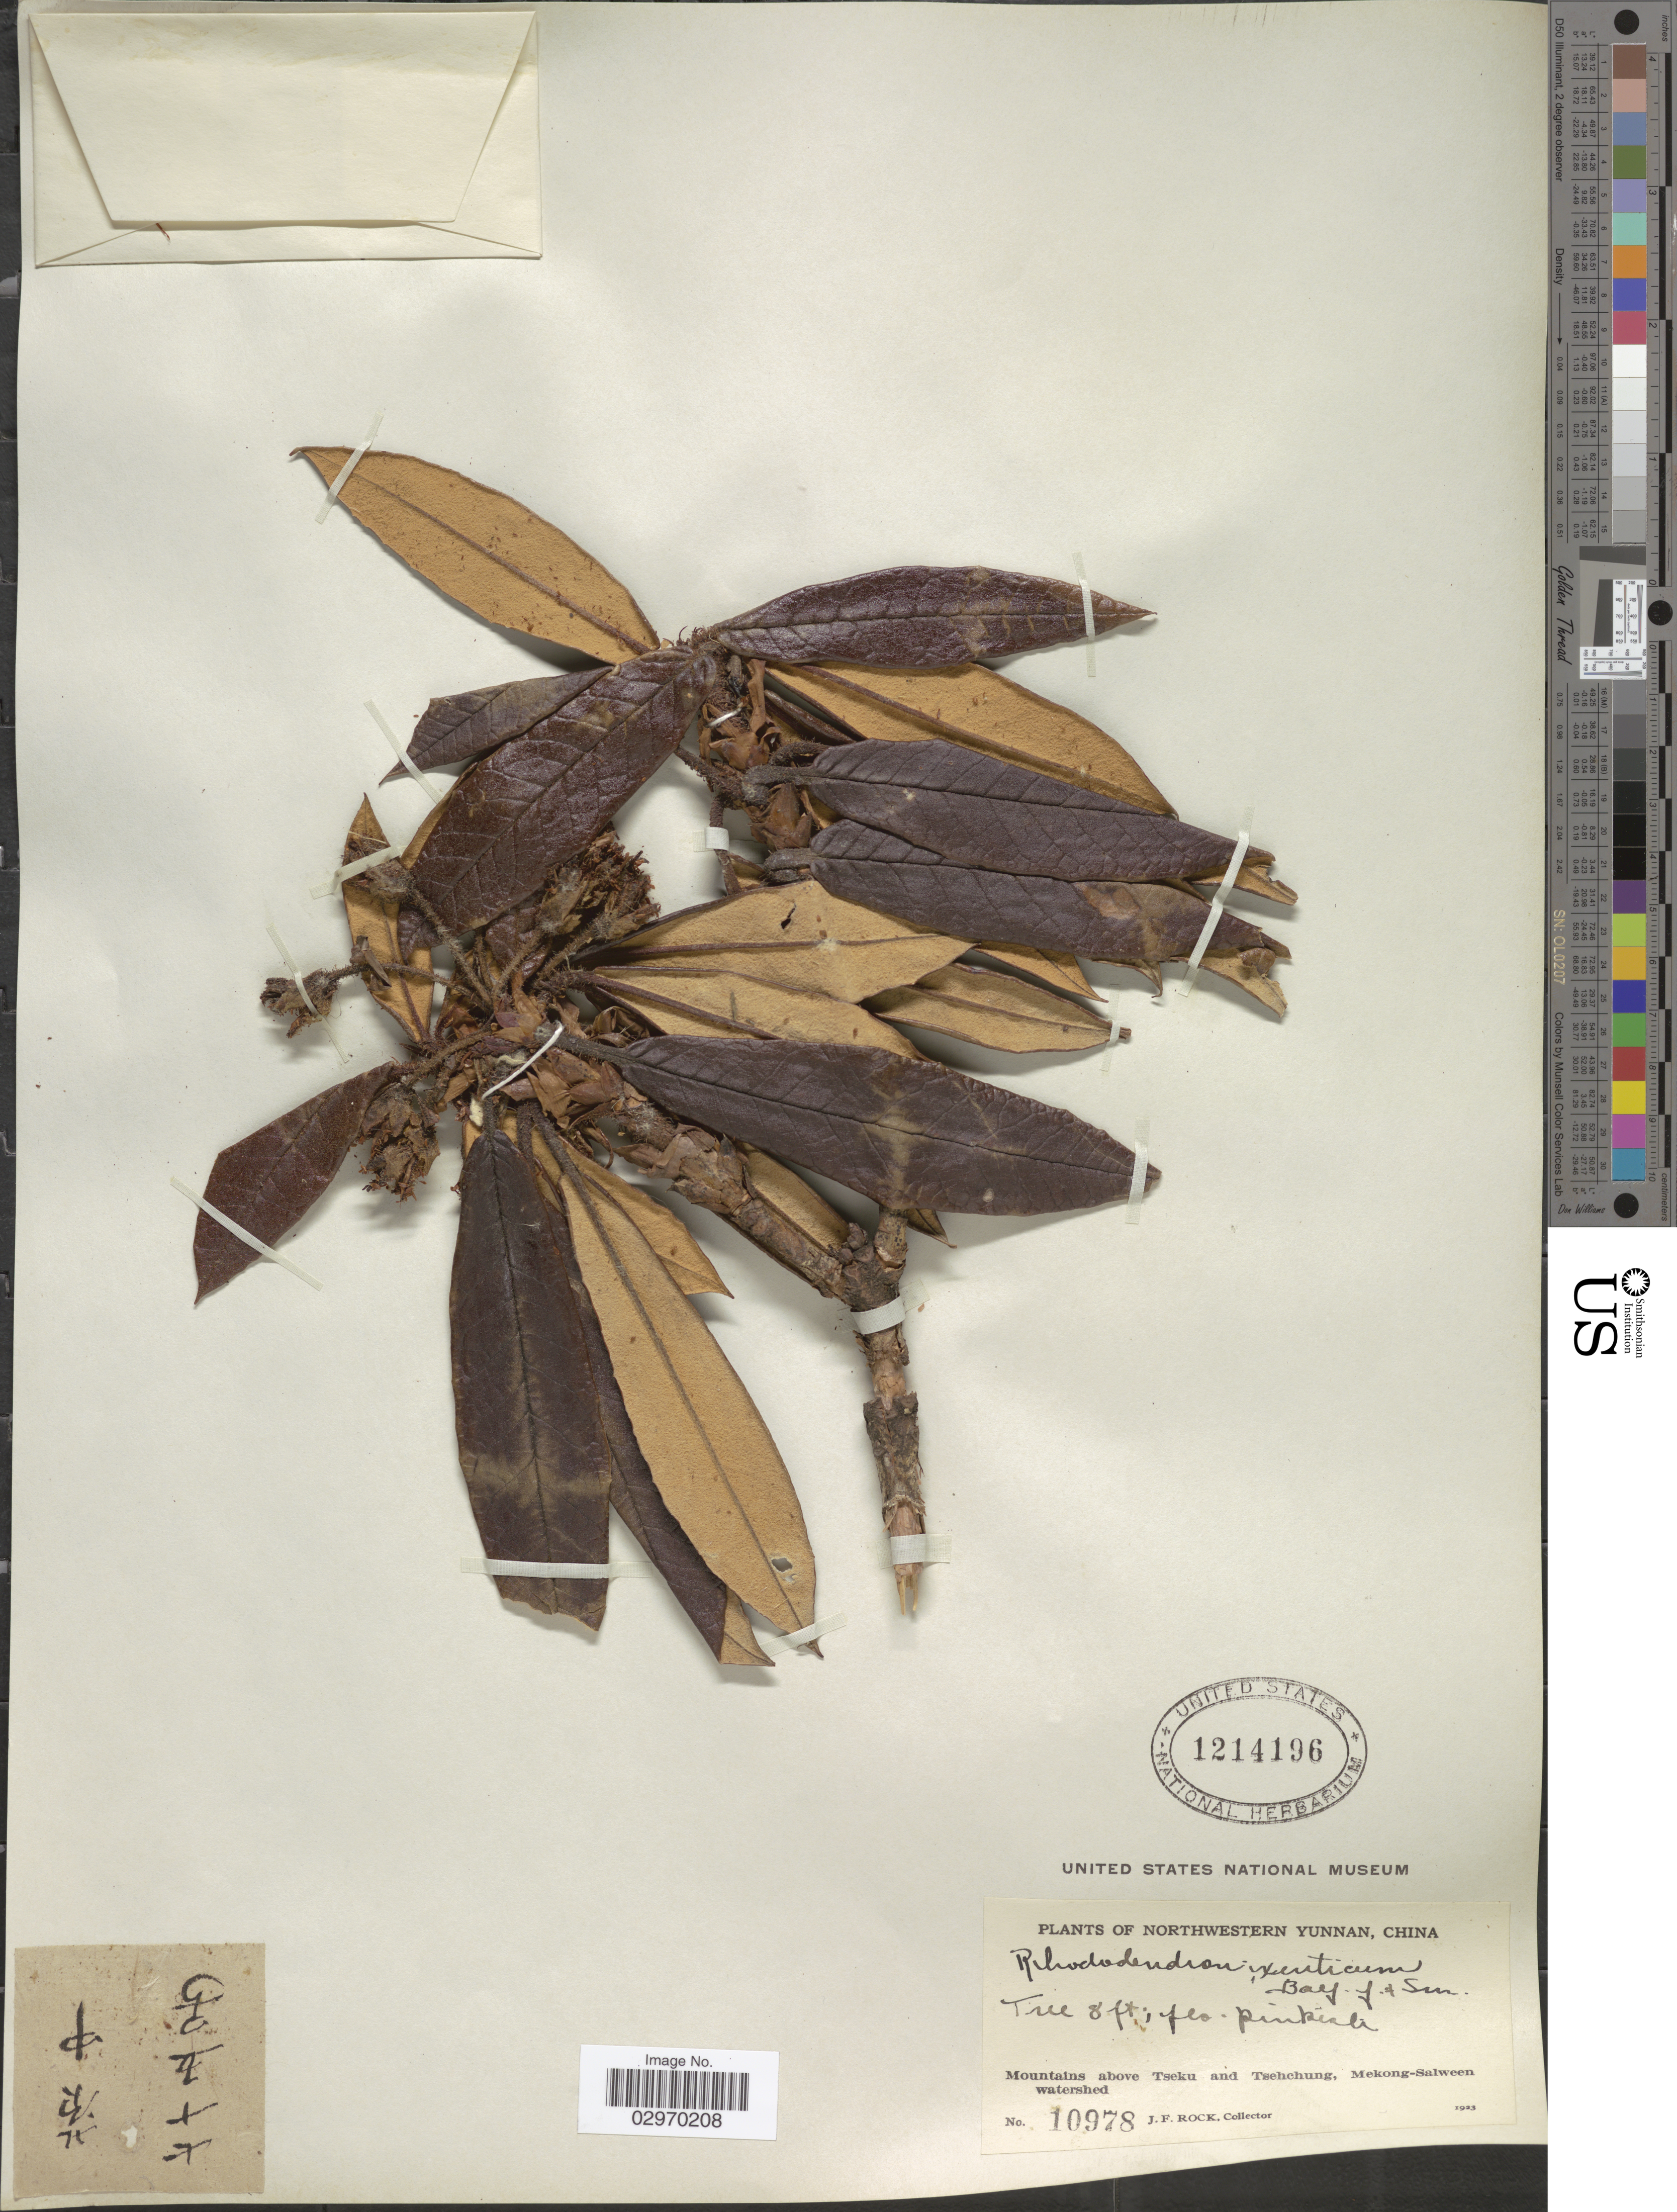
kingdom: Plantae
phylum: Tracheophyta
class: Magnoliopsida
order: Ericales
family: Ericaceae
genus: Rhododendron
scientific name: Rhododendron crinigerum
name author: Franch.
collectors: J. Rock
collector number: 10978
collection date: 1923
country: China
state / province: Yunnan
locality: Northwestern Yunnan. Mountains above Tseku and Tsehchung, Mekong-Salween watershed.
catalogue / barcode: US 1214196